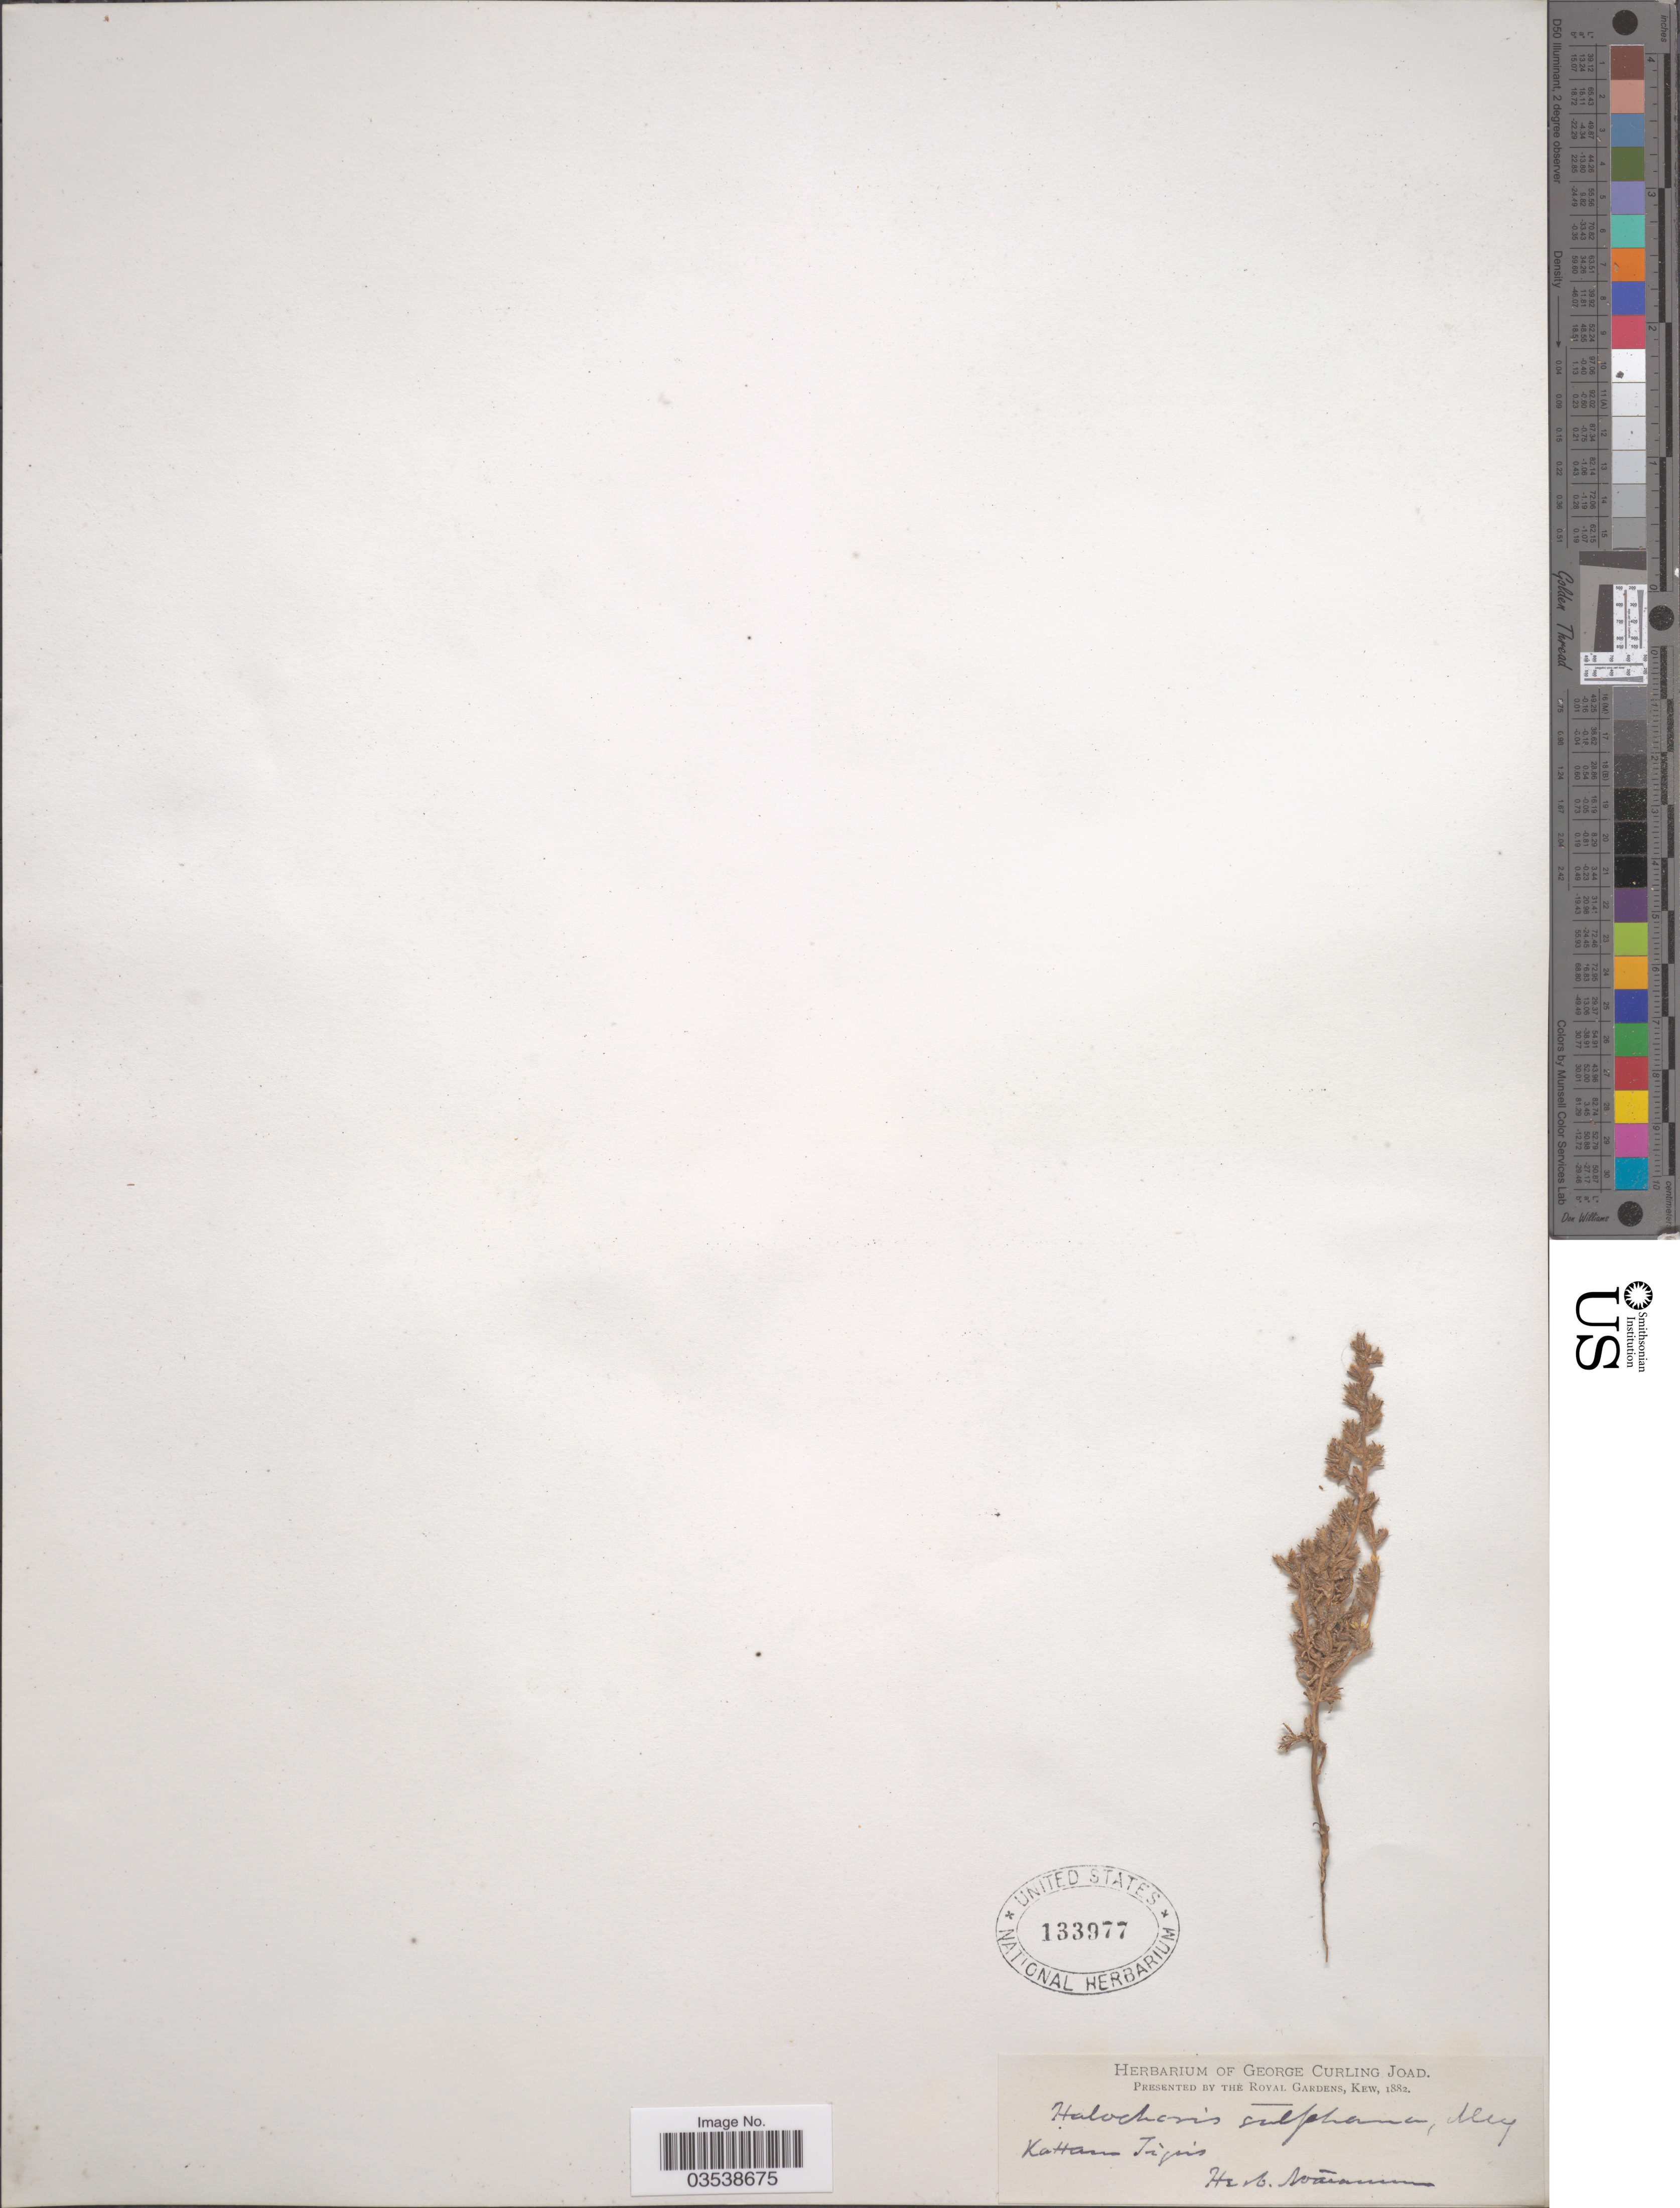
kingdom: Plantae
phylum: Tracheophyta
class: Magnoliopsida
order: Caryophyllales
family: Amaranthaceae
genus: Halocharis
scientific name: Halocharis sulphurea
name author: (Moq.) Moq.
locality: Kattam Tigris. [interpreted]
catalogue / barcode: US 133977